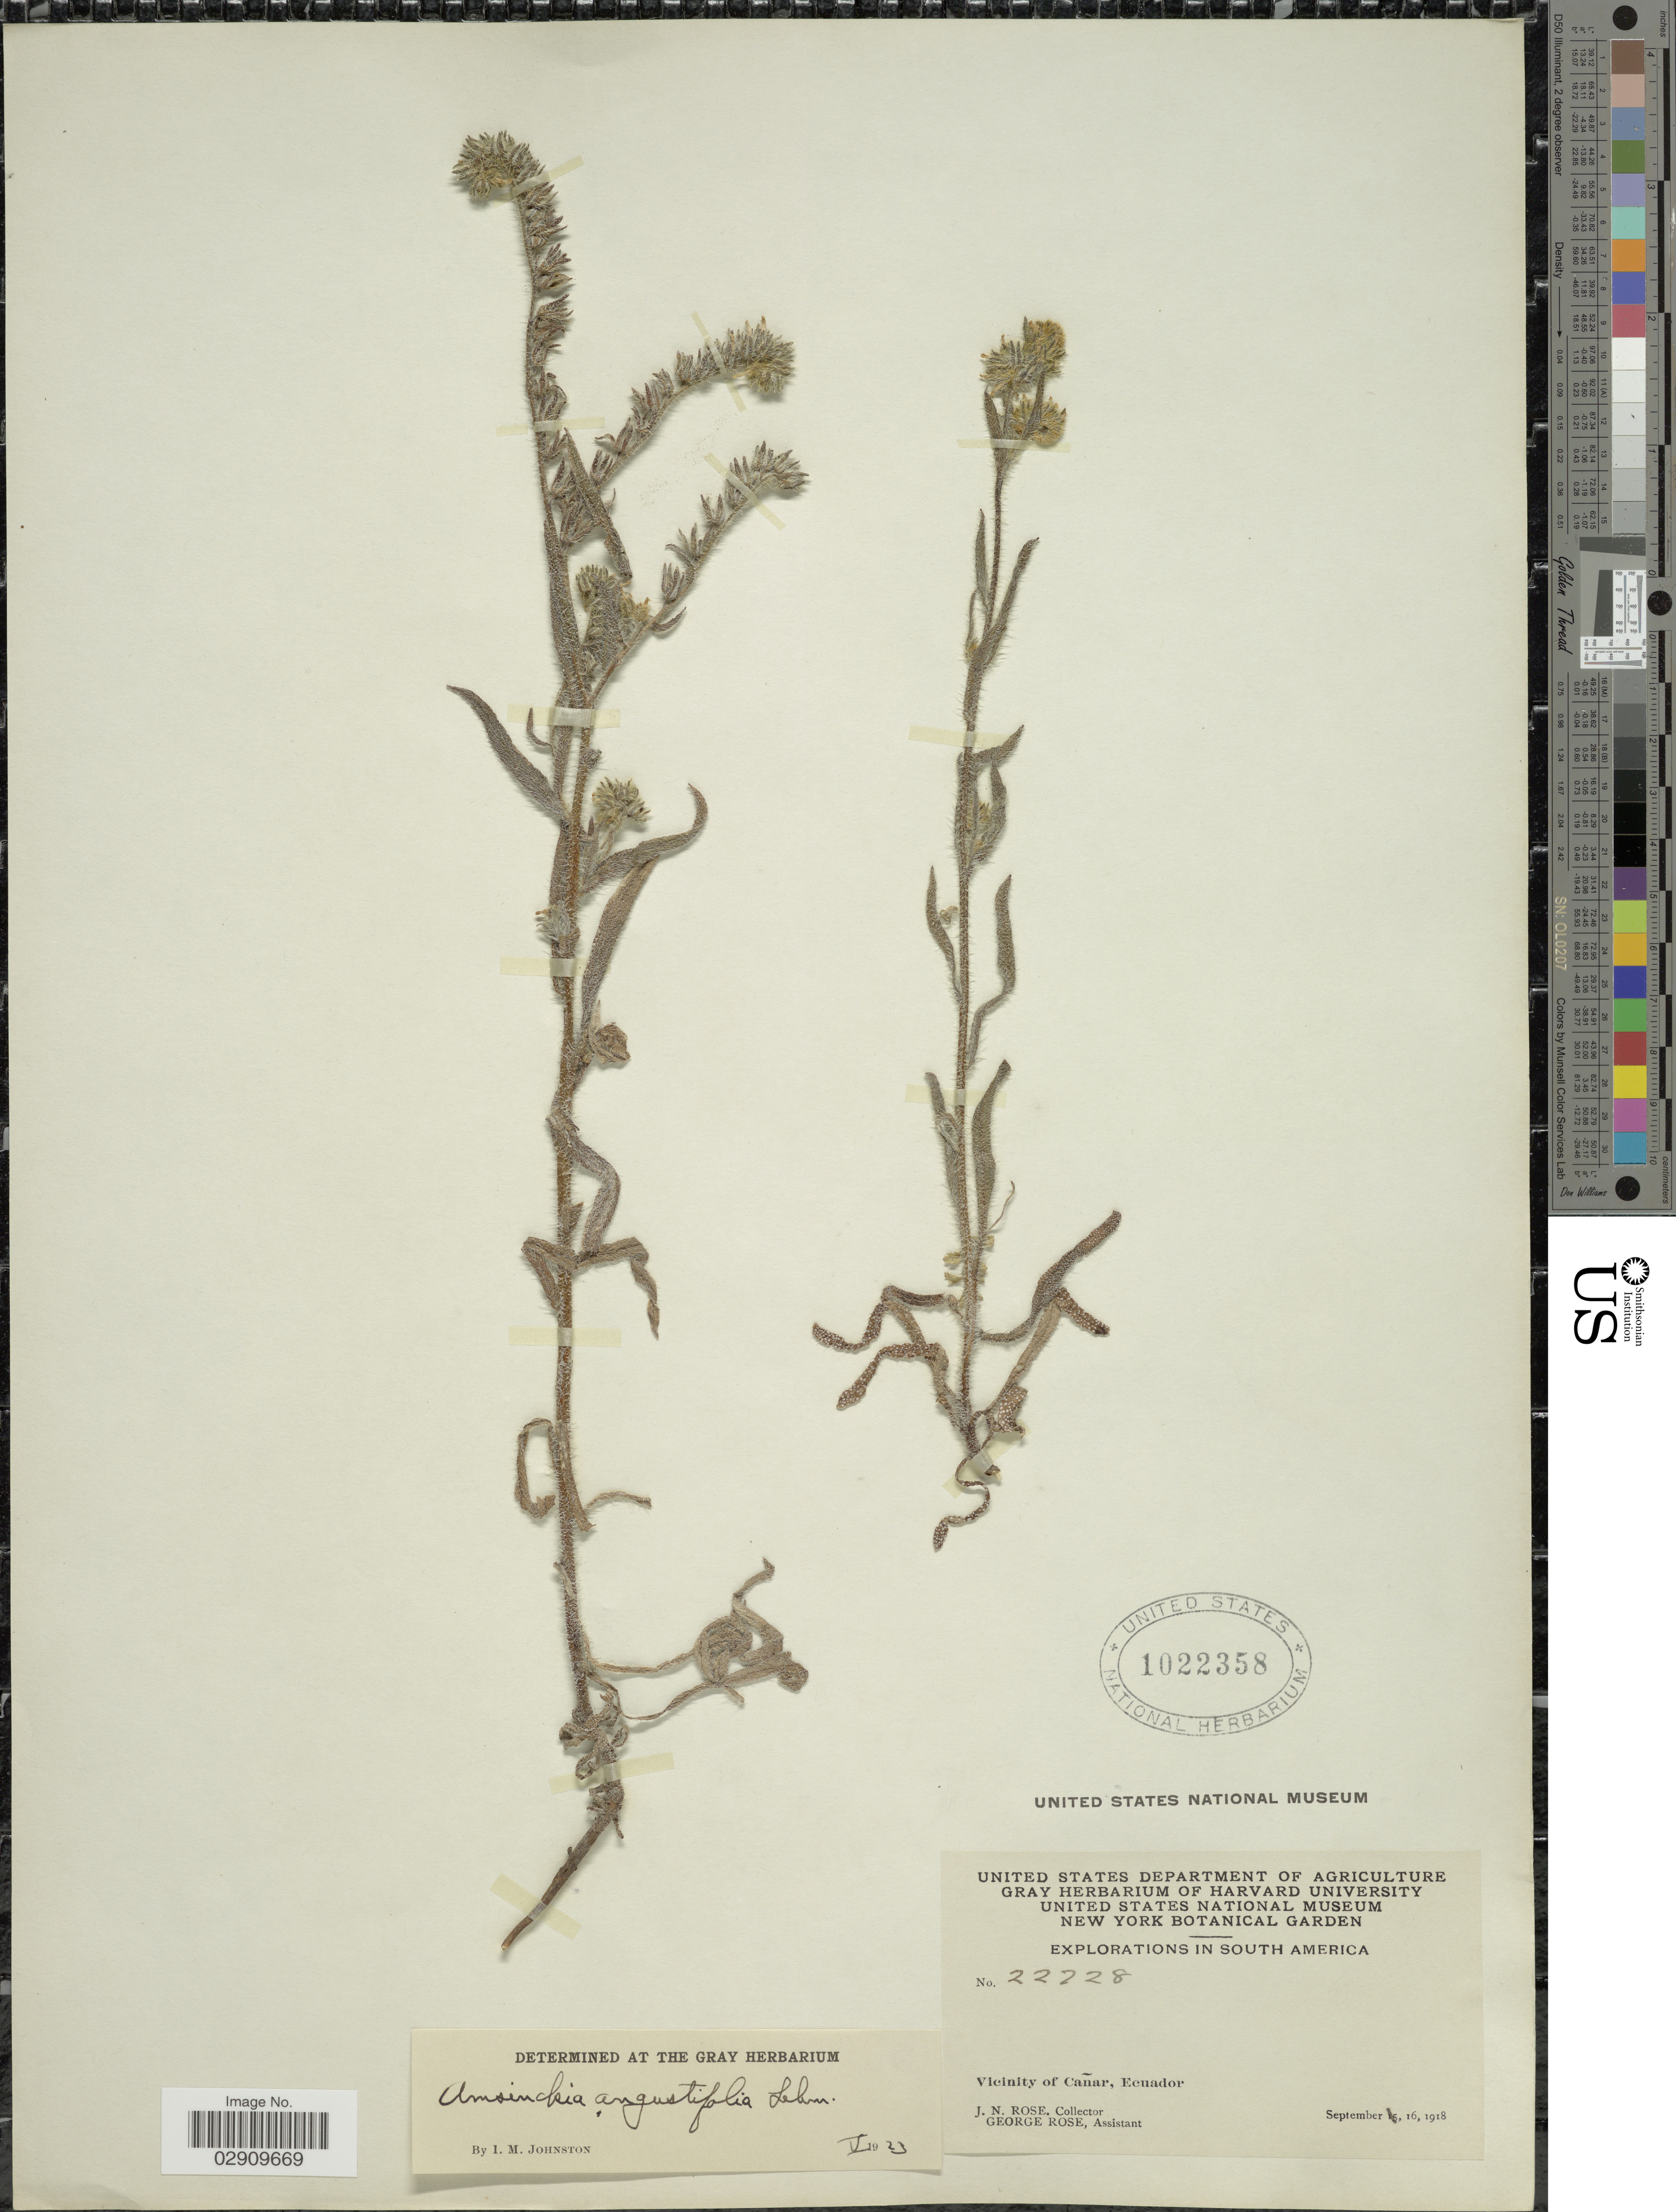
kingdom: Plantae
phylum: Tracheophyta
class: Magnoliopsida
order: Boraginales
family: Boraginaceae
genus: Amsinckia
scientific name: Amsinckia calycina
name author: (Moris) Chater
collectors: J. N. Rose & G. Rose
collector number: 22728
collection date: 1918-09-16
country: Ecuador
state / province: Cañar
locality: Vicinity of Cañar.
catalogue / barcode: US 1022358